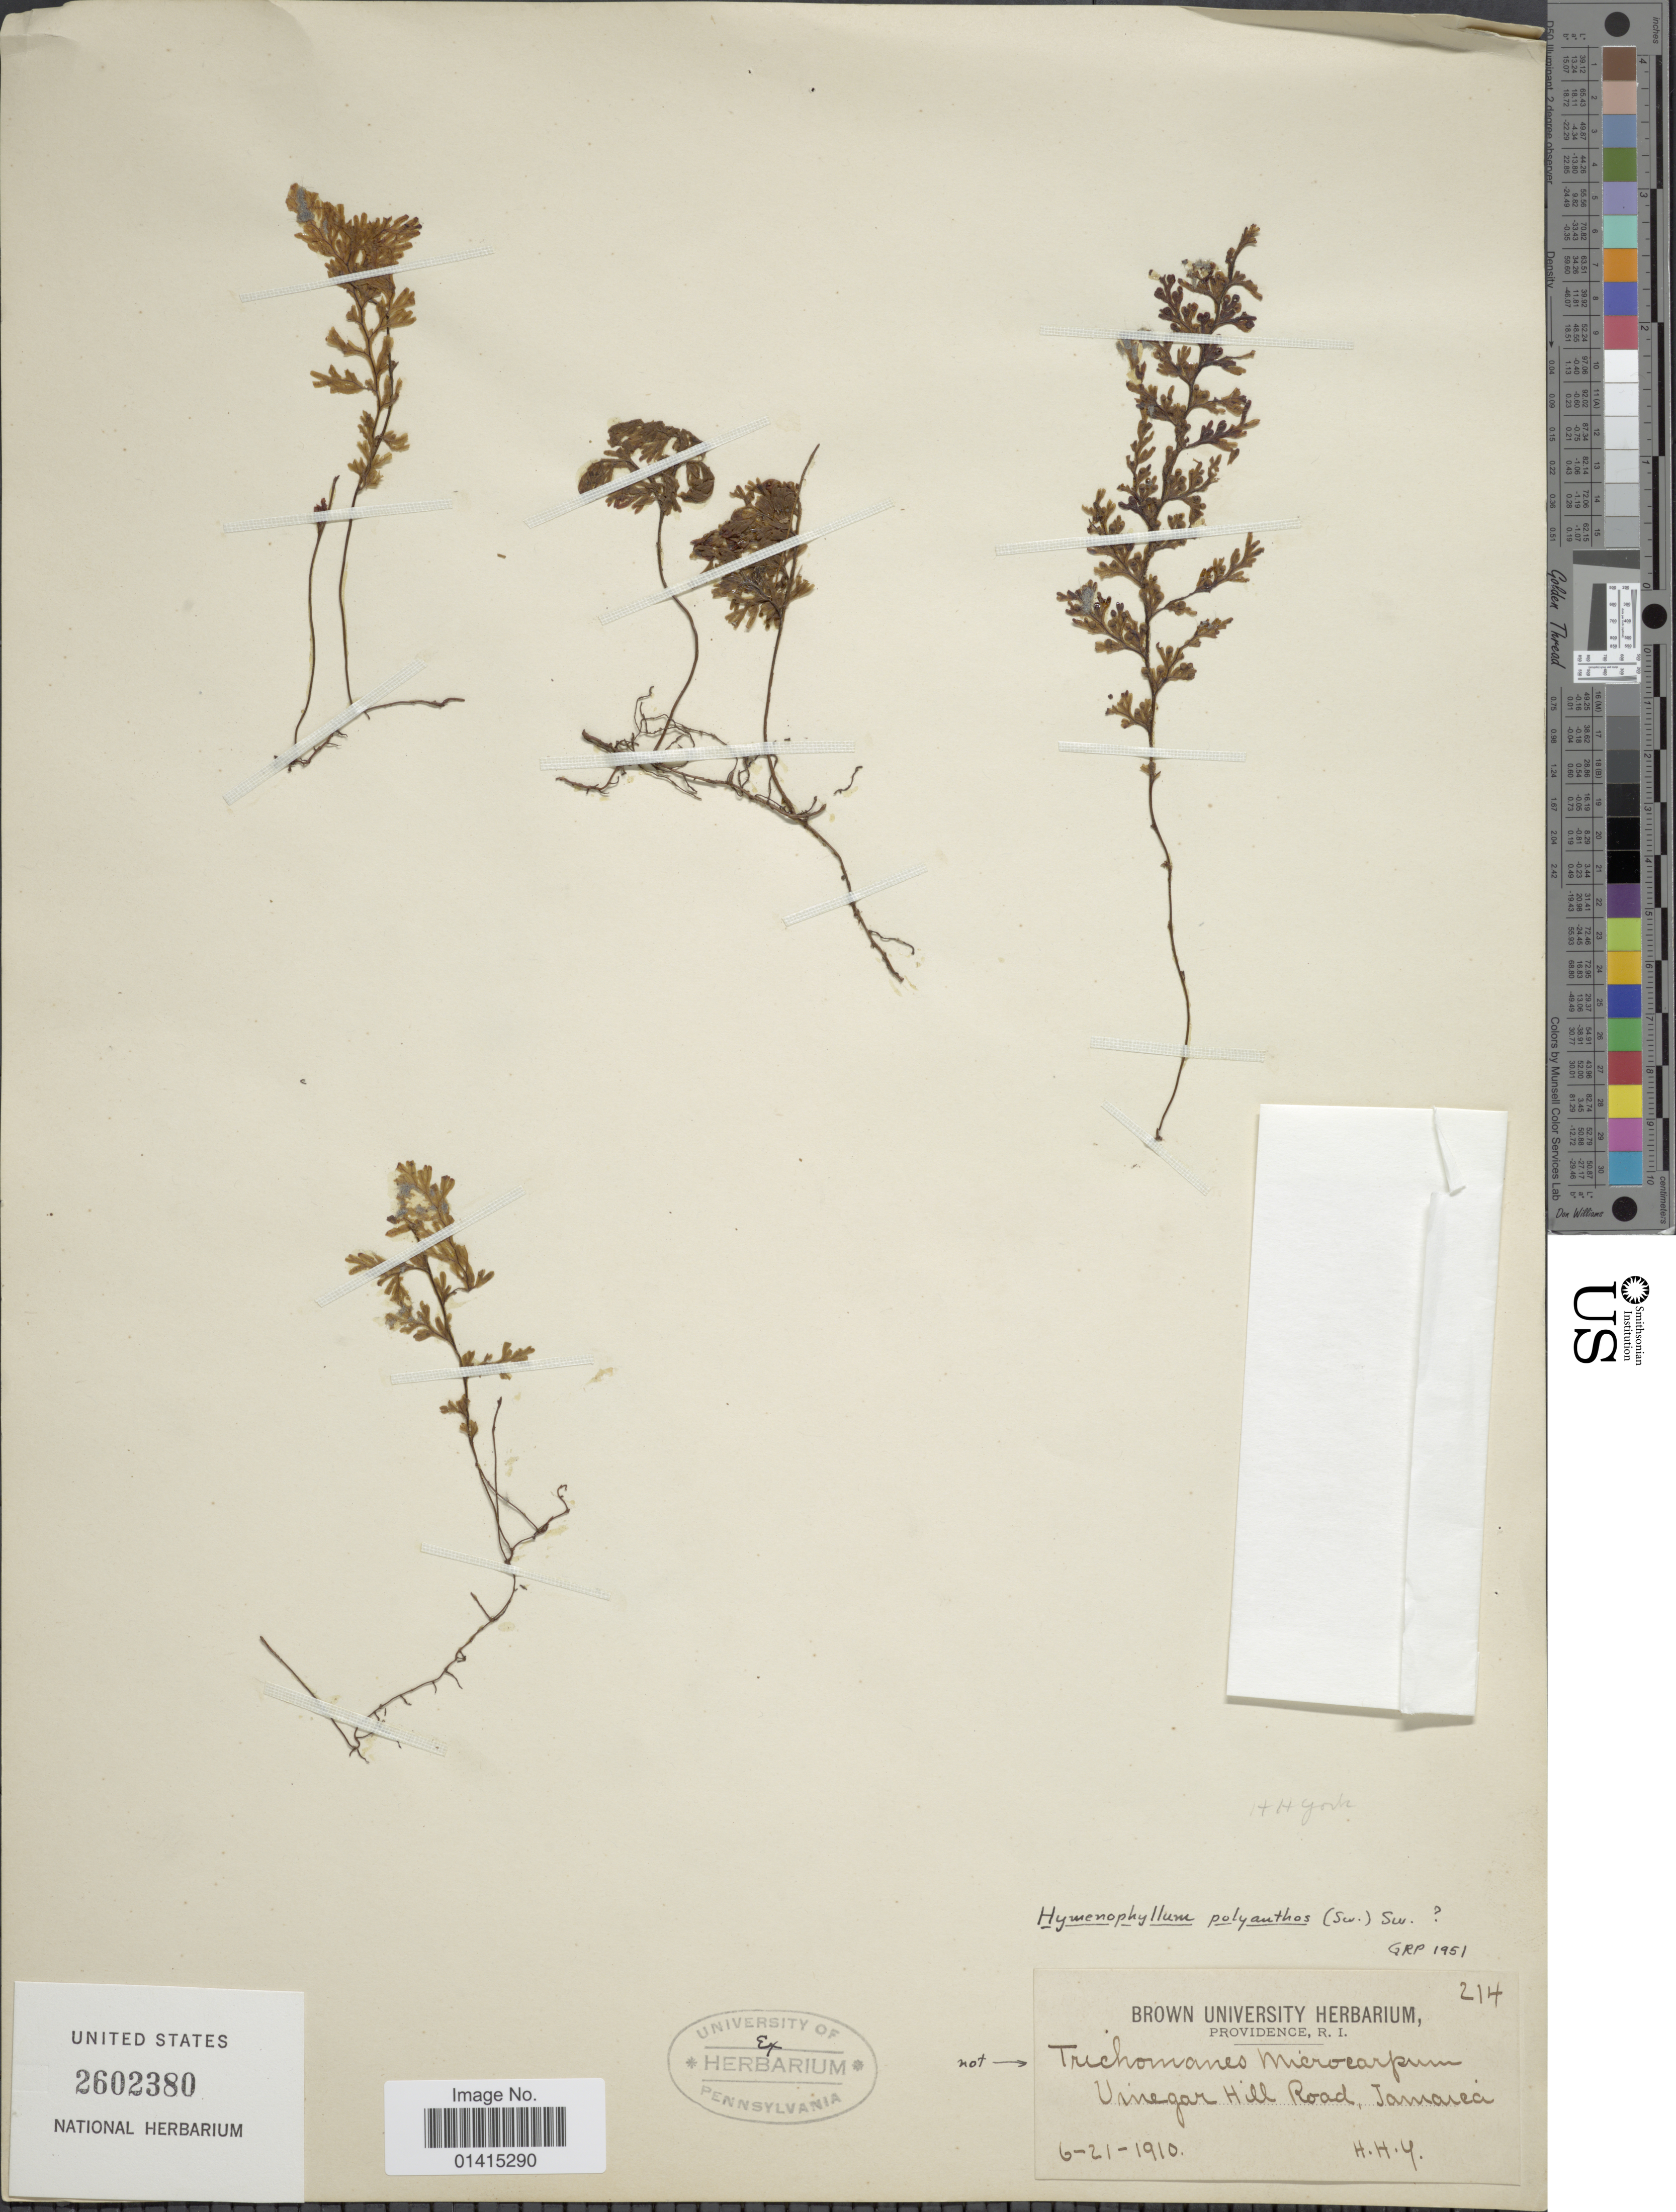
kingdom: Plantae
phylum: Tracheophyta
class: Polypodiopsida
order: Hymenophyllales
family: Hymenophyllaceae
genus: Hymenophyllum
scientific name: Hymenophyllum polyanthos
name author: (Sw.) Sw.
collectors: H. H. Y.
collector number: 214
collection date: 1910-06-21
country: Jamaica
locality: Vinegar Hill Road, Jamaica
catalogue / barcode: US 2602380